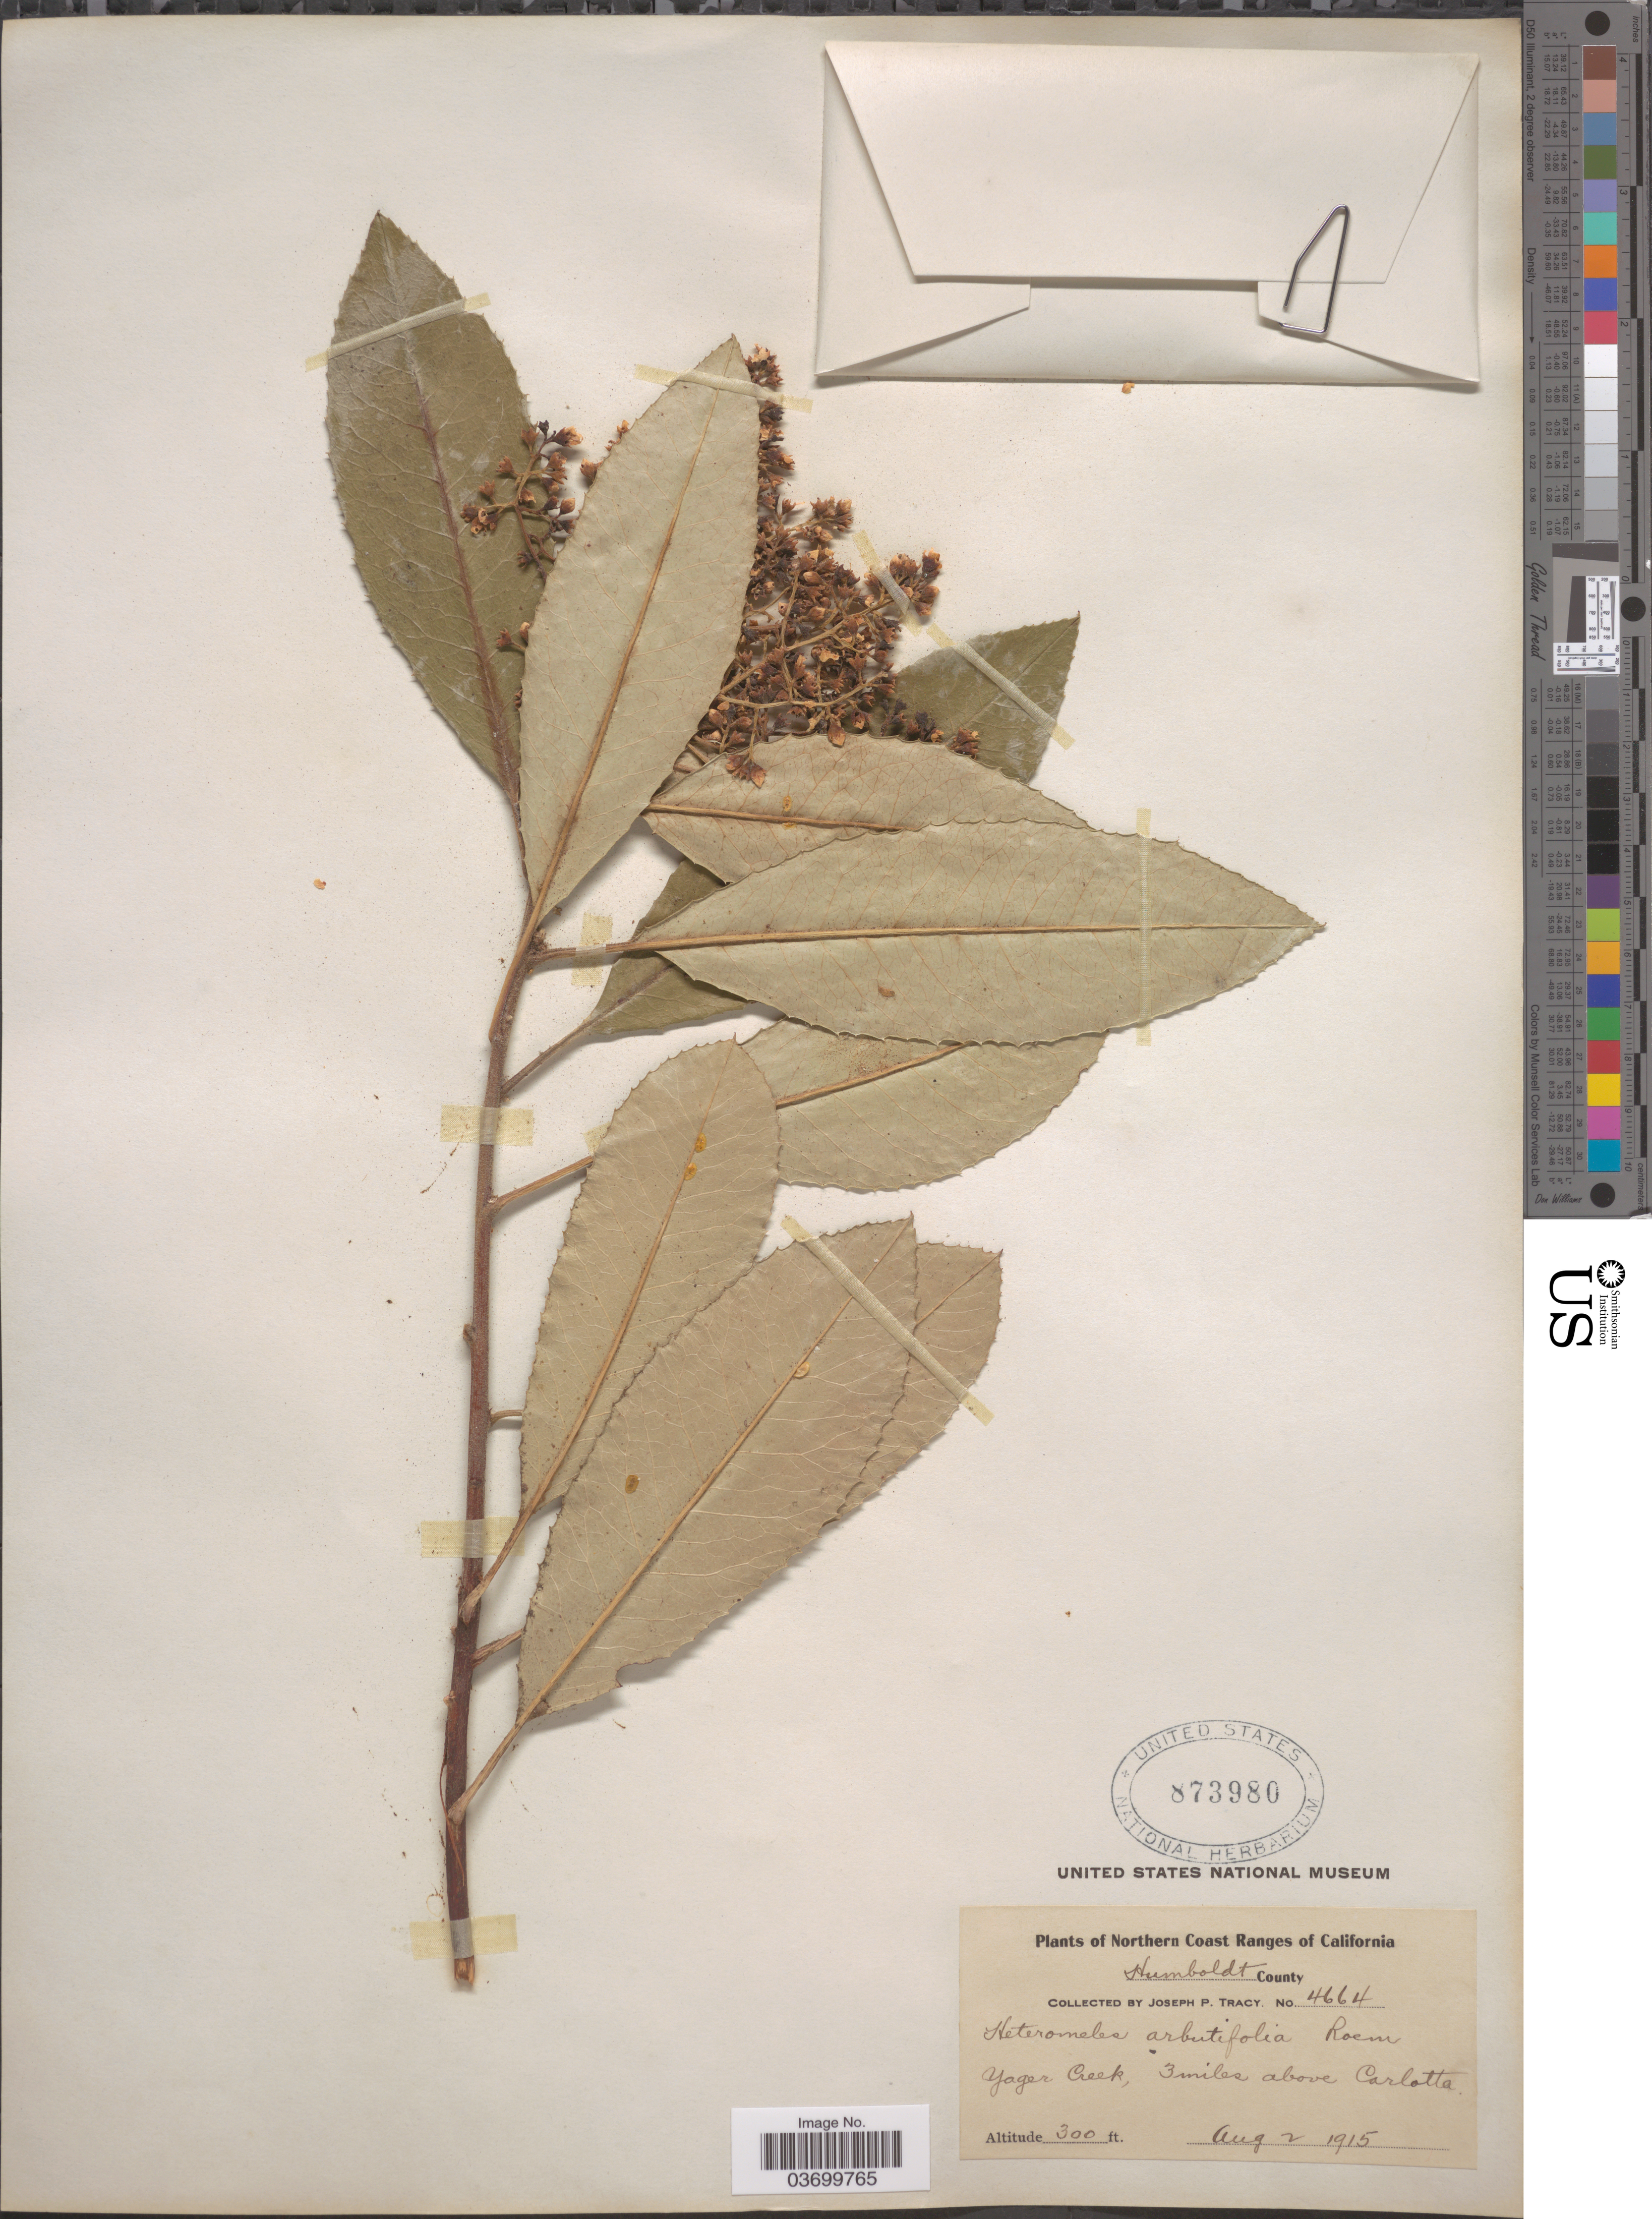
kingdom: Plantae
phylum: Tracheophyta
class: Magnoliopsida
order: Rosales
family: Rosaceae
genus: Heteromeles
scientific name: Heteromeles arbutifolia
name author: (Lindl.) Roemer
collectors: J. Tracy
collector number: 4664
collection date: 1915-08-02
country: United States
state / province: California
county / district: Humboldt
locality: Northern Coast Ranges. Humboldt County. Yager Creek, 3 miles above Carlotta.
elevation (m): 91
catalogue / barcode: US 873980